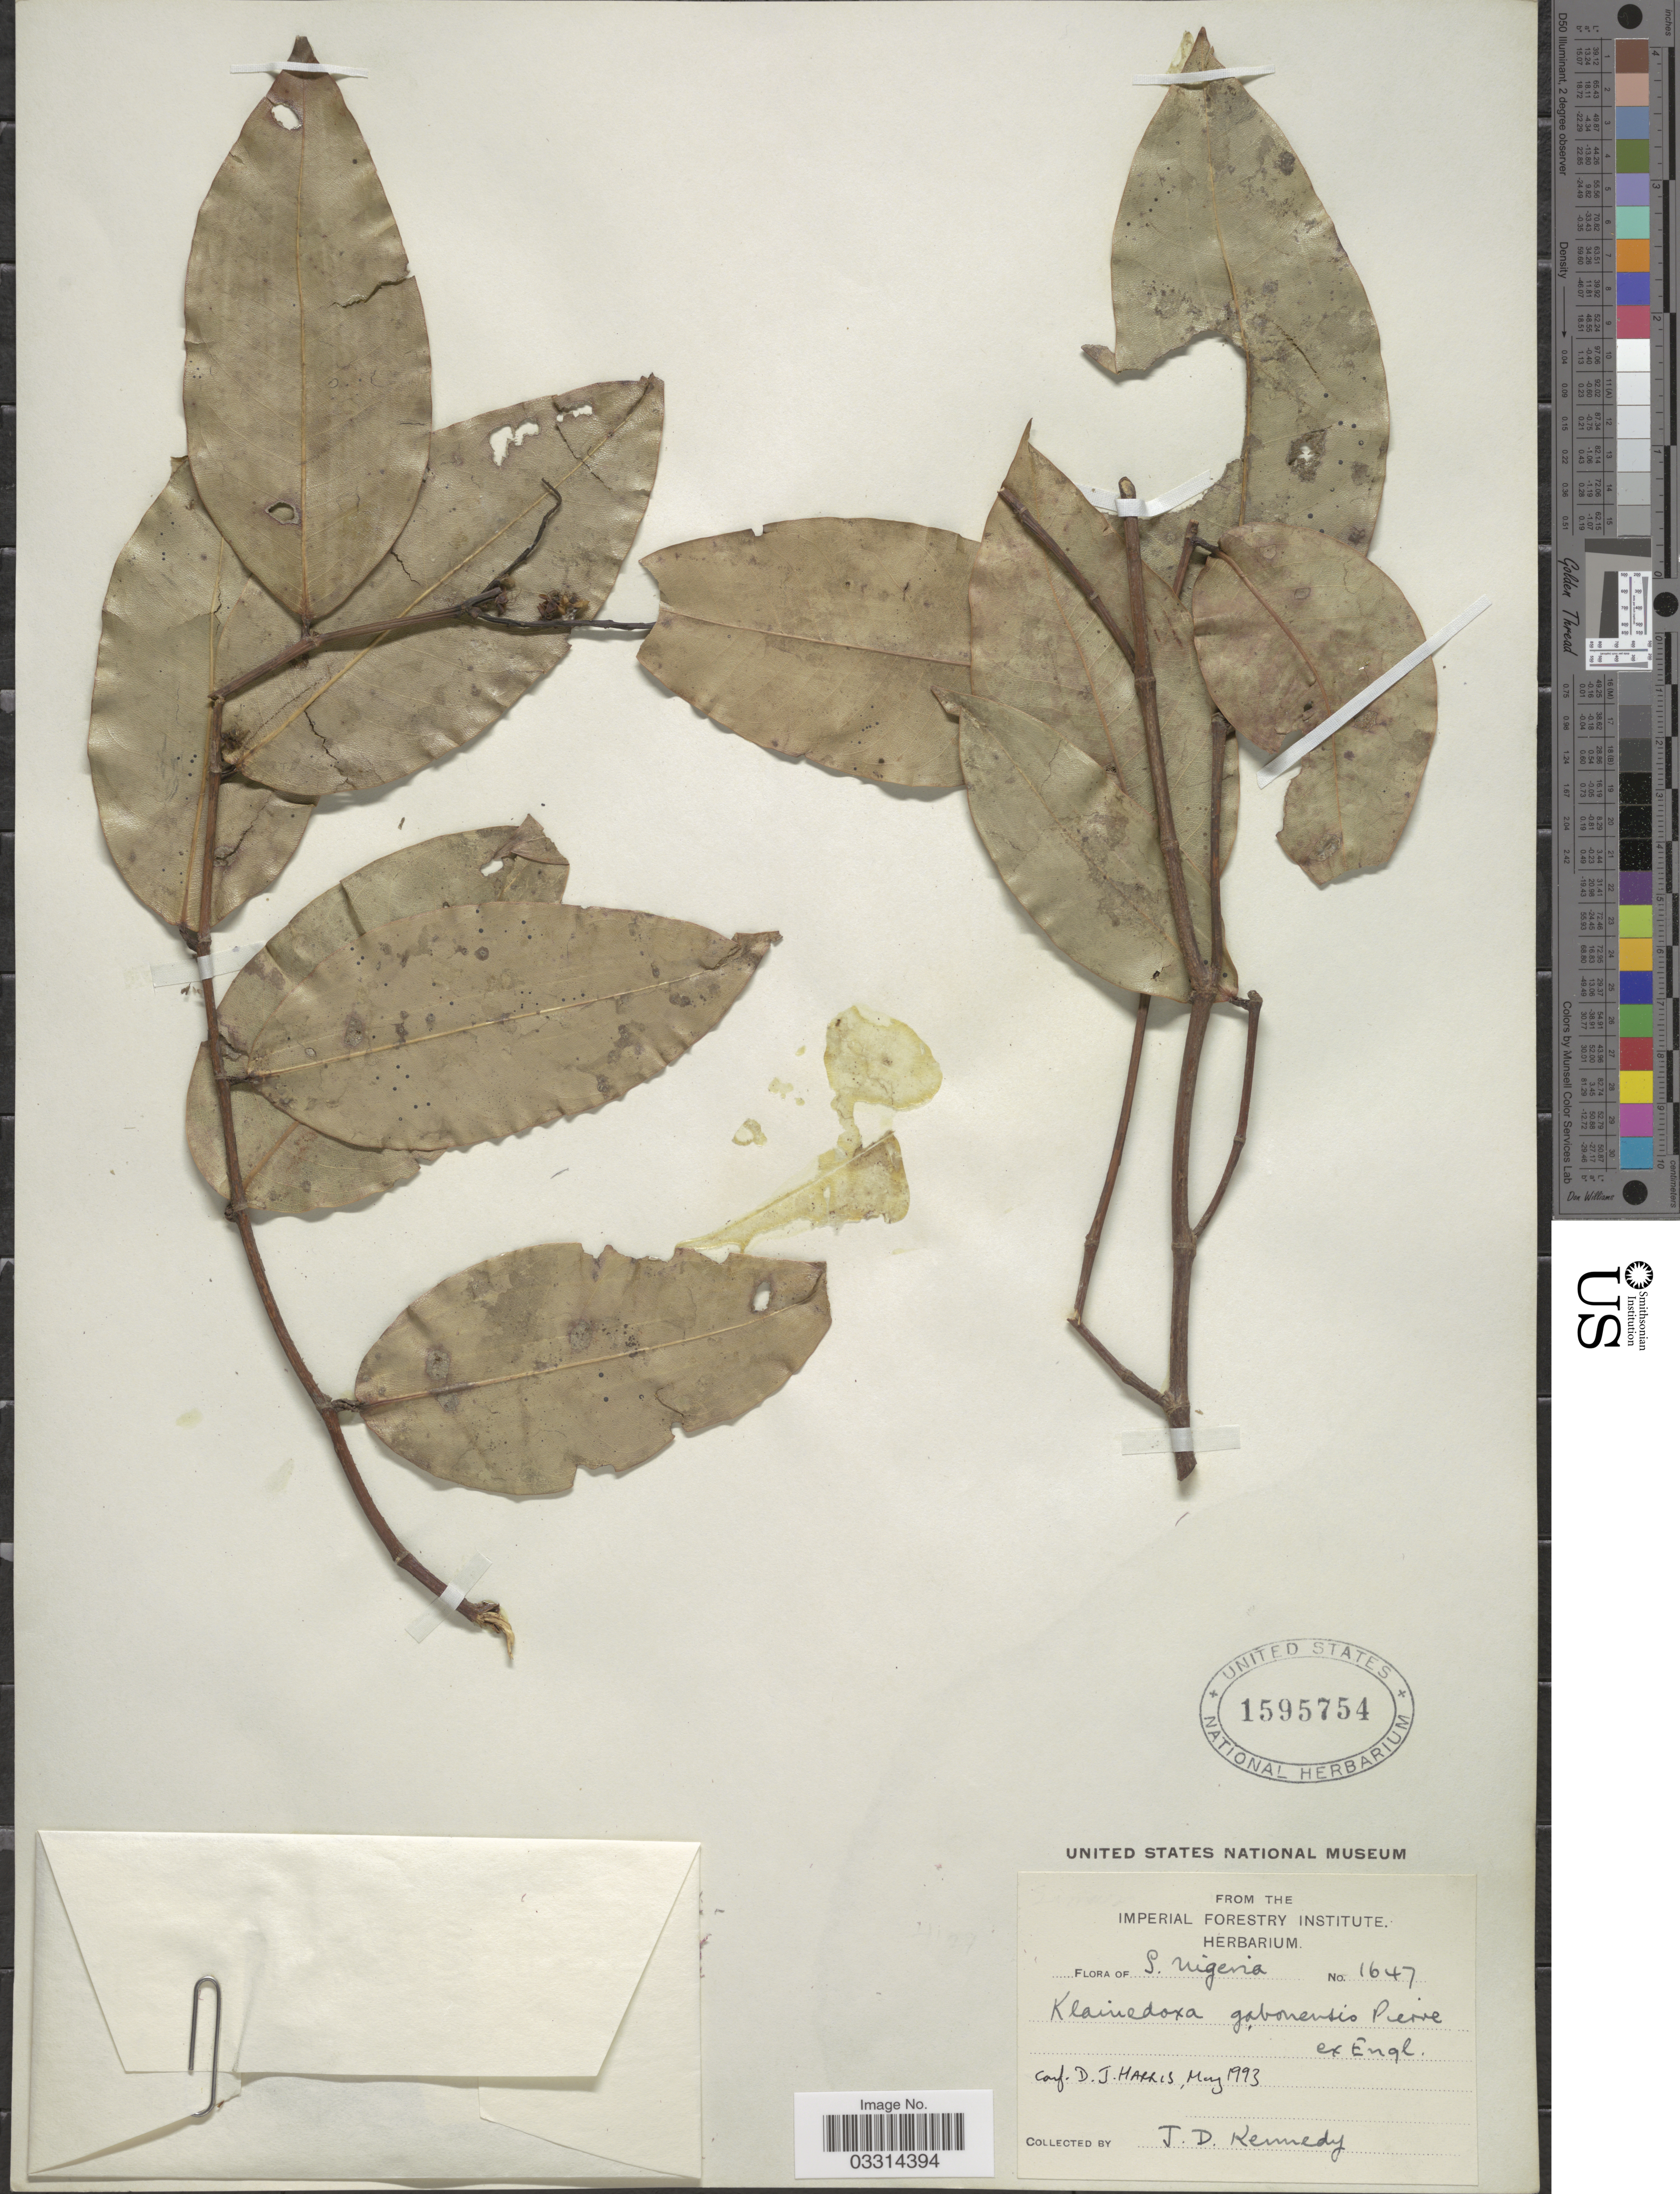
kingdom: Plantae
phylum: Tracheophyta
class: Magnoliopsida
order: Malpighiales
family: Irvingiaceae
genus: Klainedoxa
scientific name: Klainedoxa gabonensis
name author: Pierre ex Engl.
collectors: J. D. Kennedy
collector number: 1647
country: Nigeria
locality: S. Nigeria.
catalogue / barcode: US 1595754